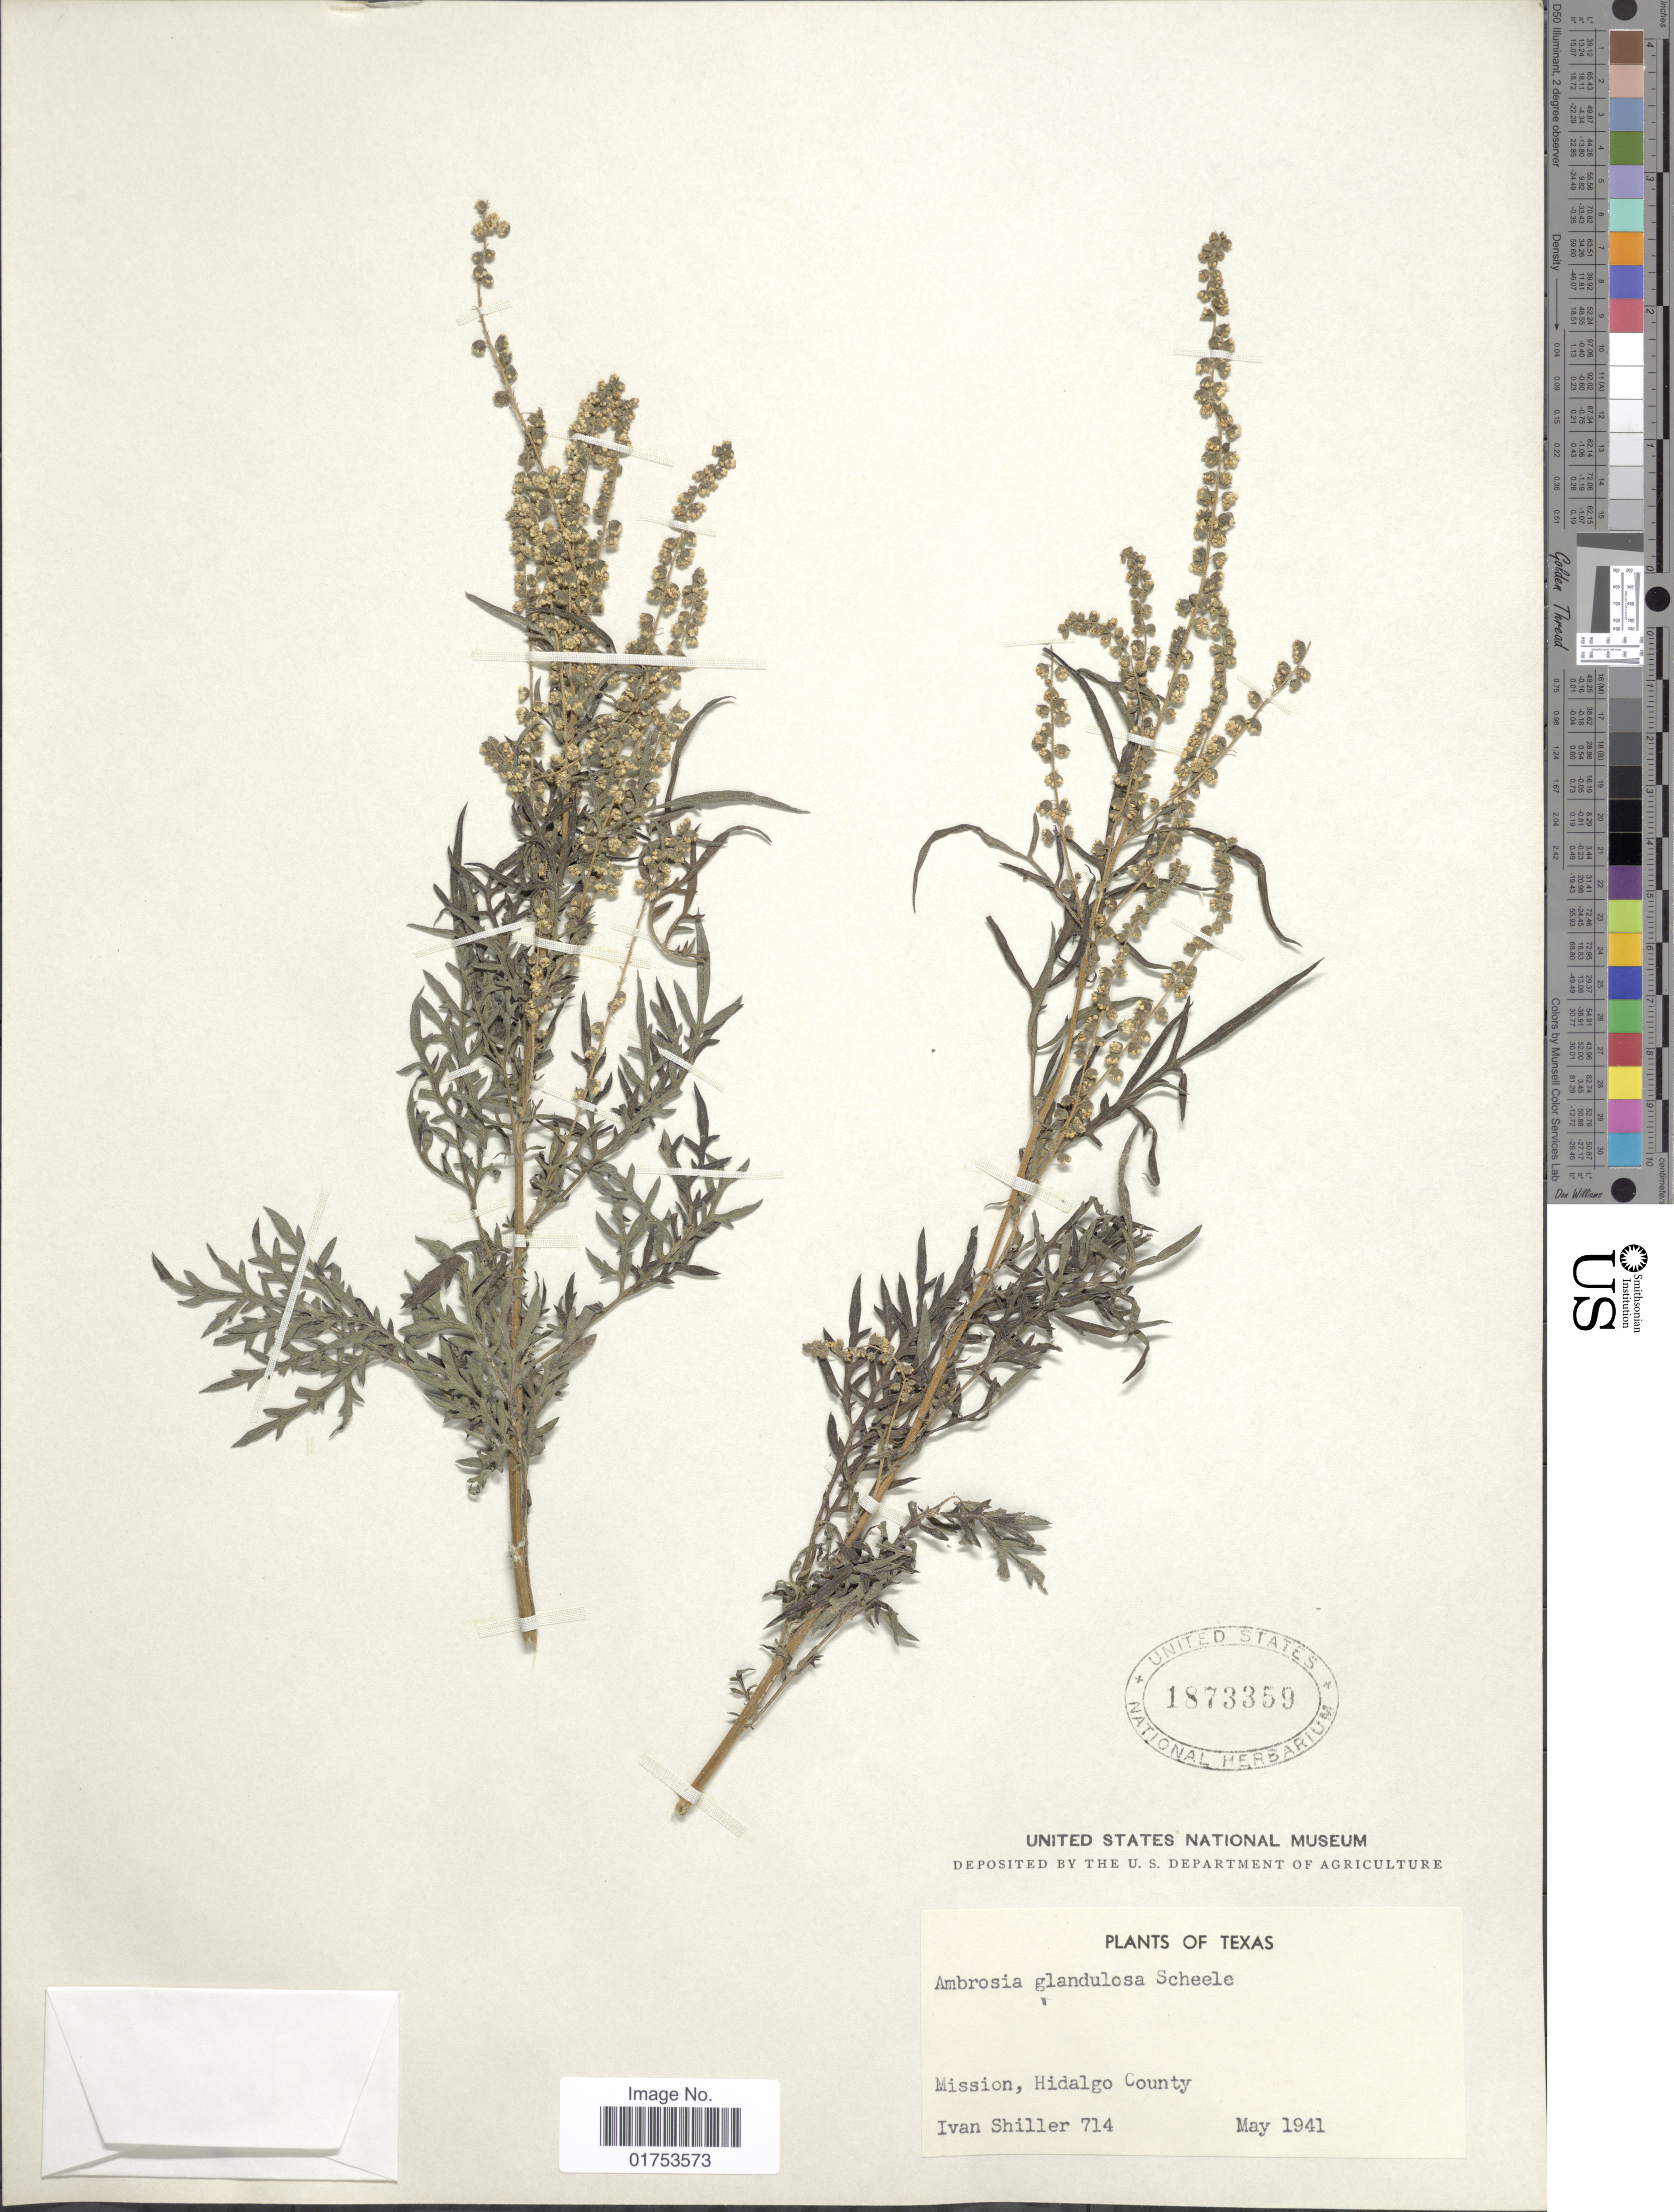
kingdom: Plantae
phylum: Tracheophyta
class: Magnoliopsida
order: Asterales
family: Asteraceae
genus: Ambrosia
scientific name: Ambrosia psilostachya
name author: DC.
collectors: I. Shiller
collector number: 714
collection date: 1941-05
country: United States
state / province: Texas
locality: Mission, Hidalgo County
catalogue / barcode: US 1873359